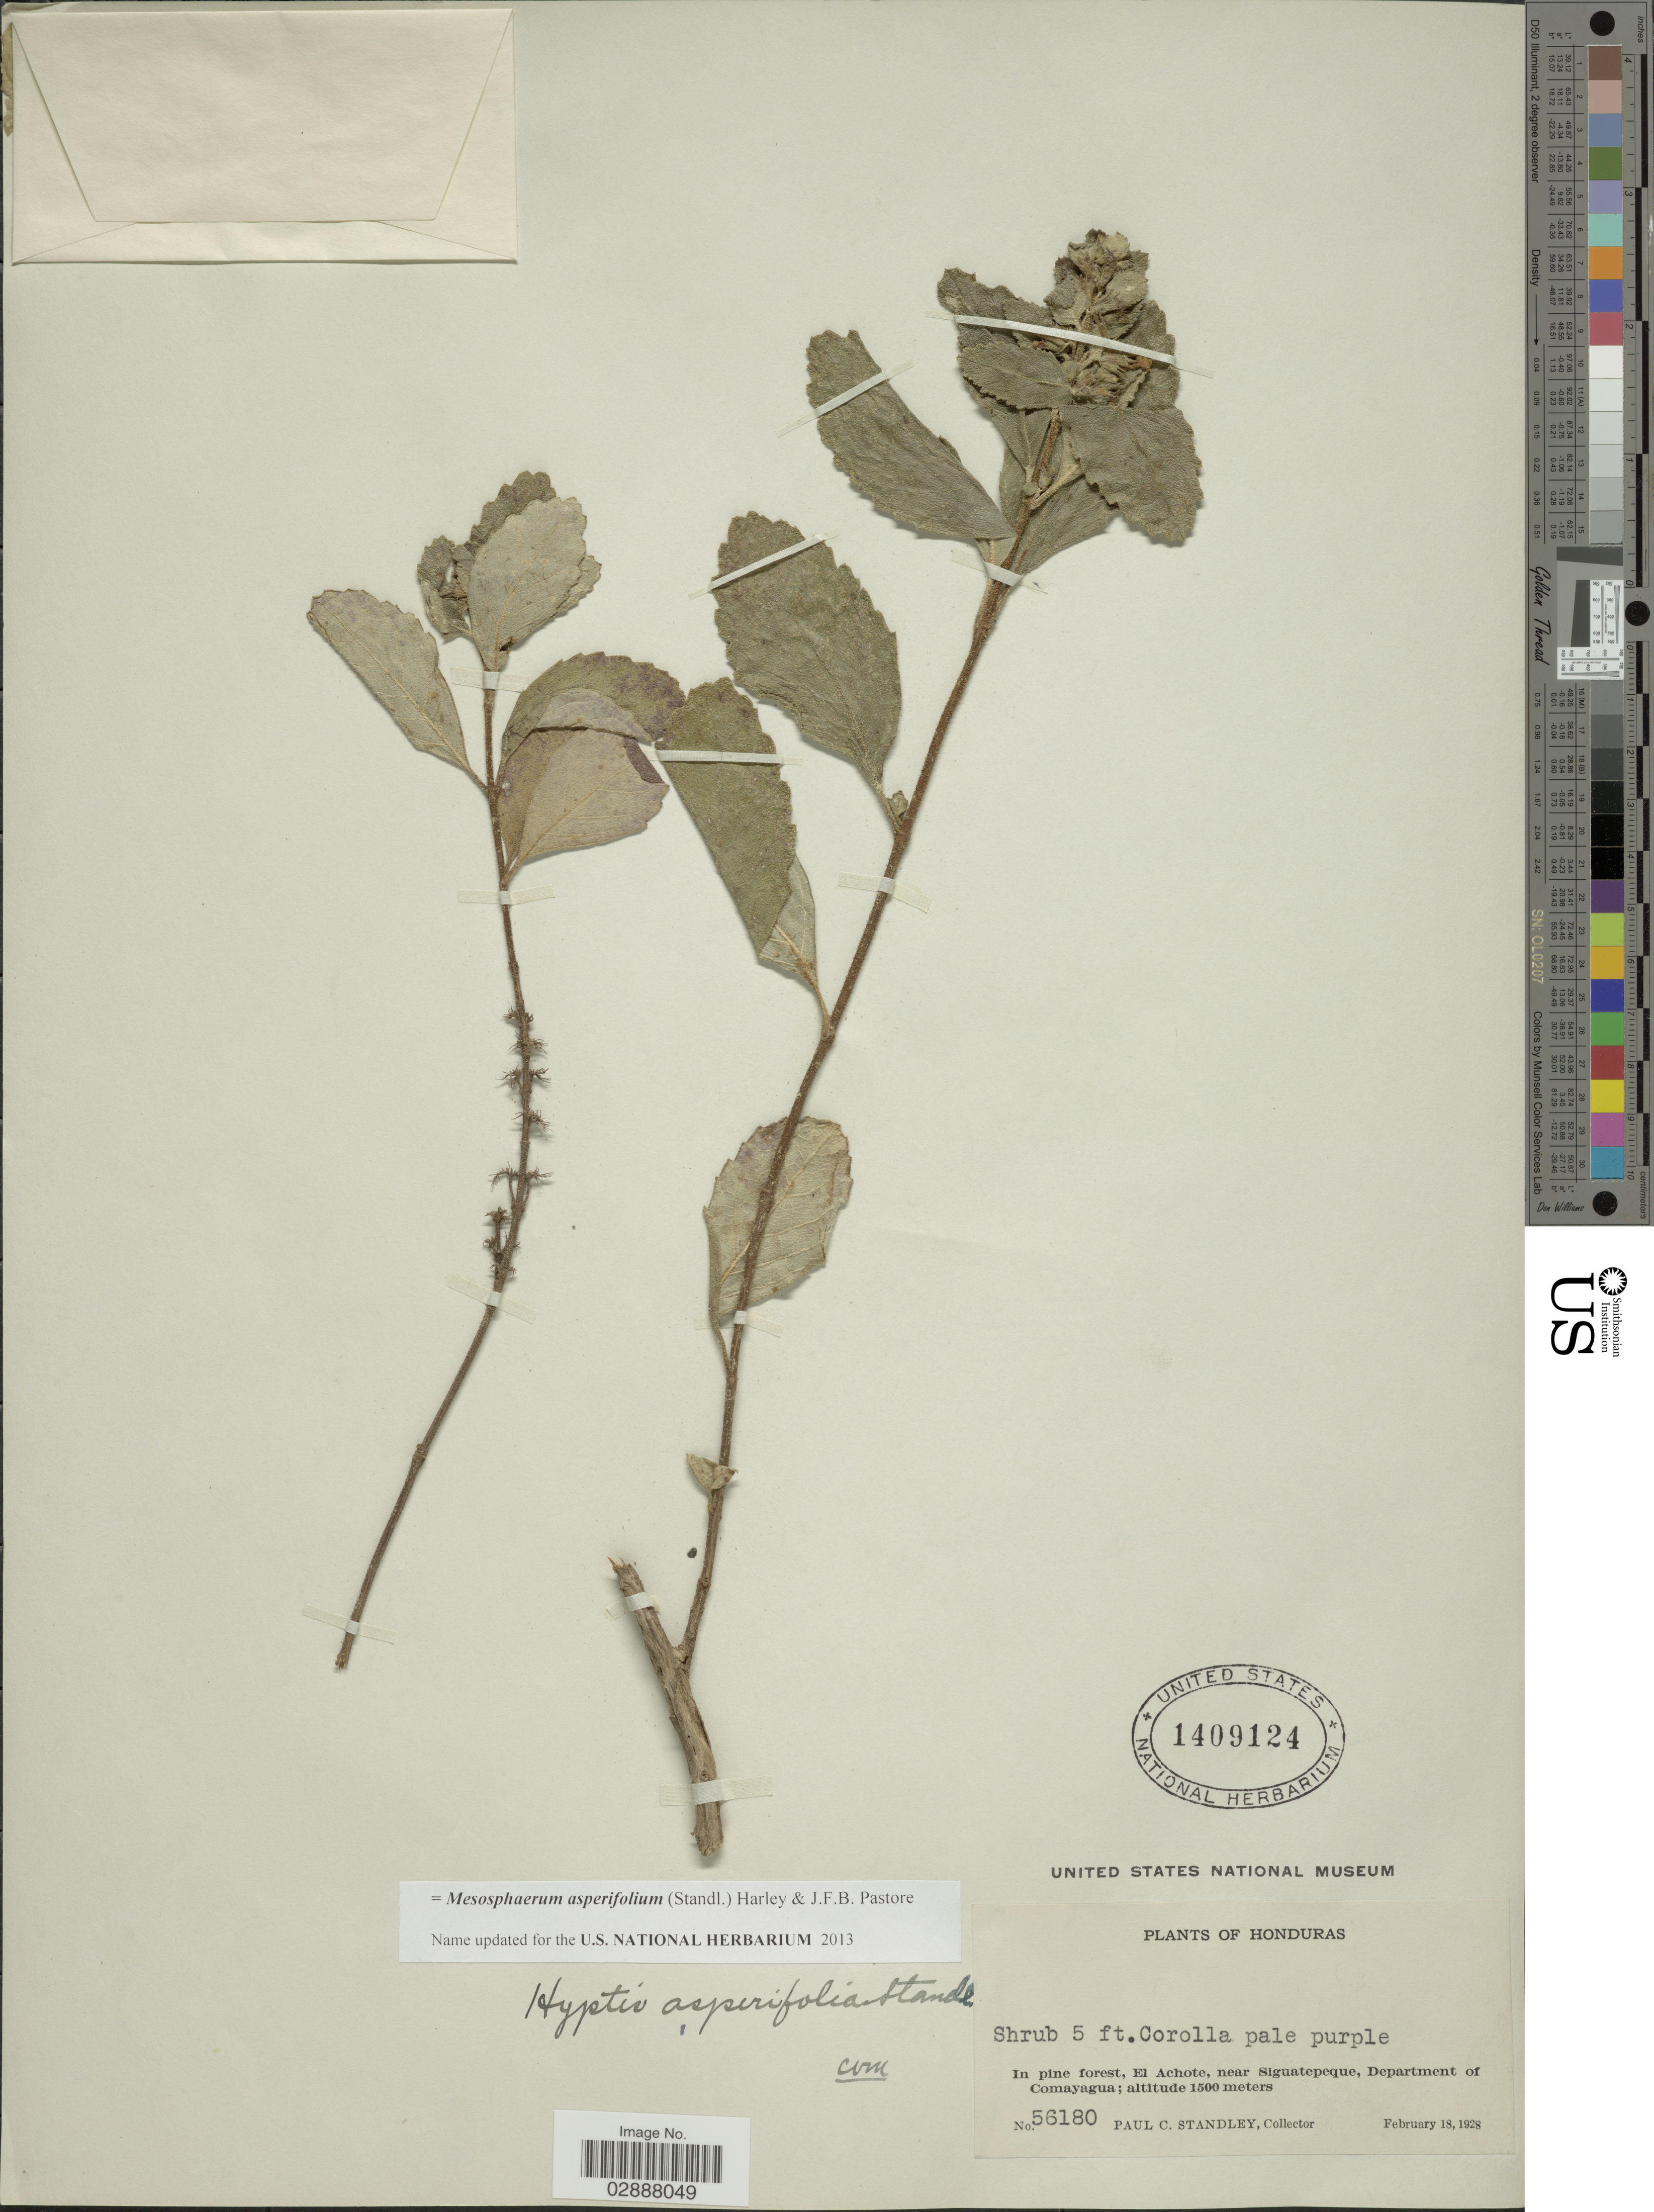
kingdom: Plantae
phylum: Tracheophyta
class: Magnoliopsida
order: Lamiales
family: Lamiaceae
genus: Mesosphaerum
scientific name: Mesosphaerum asperifolium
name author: (Standl.) Harley & J.F.B. Pastore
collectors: P. C. Standley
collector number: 56180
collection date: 1928-02-18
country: Honduras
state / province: Comayagua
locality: In pine forest; El Achote, near Siguatepeque, Department of Comayagua.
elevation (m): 1500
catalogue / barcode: US 1409124